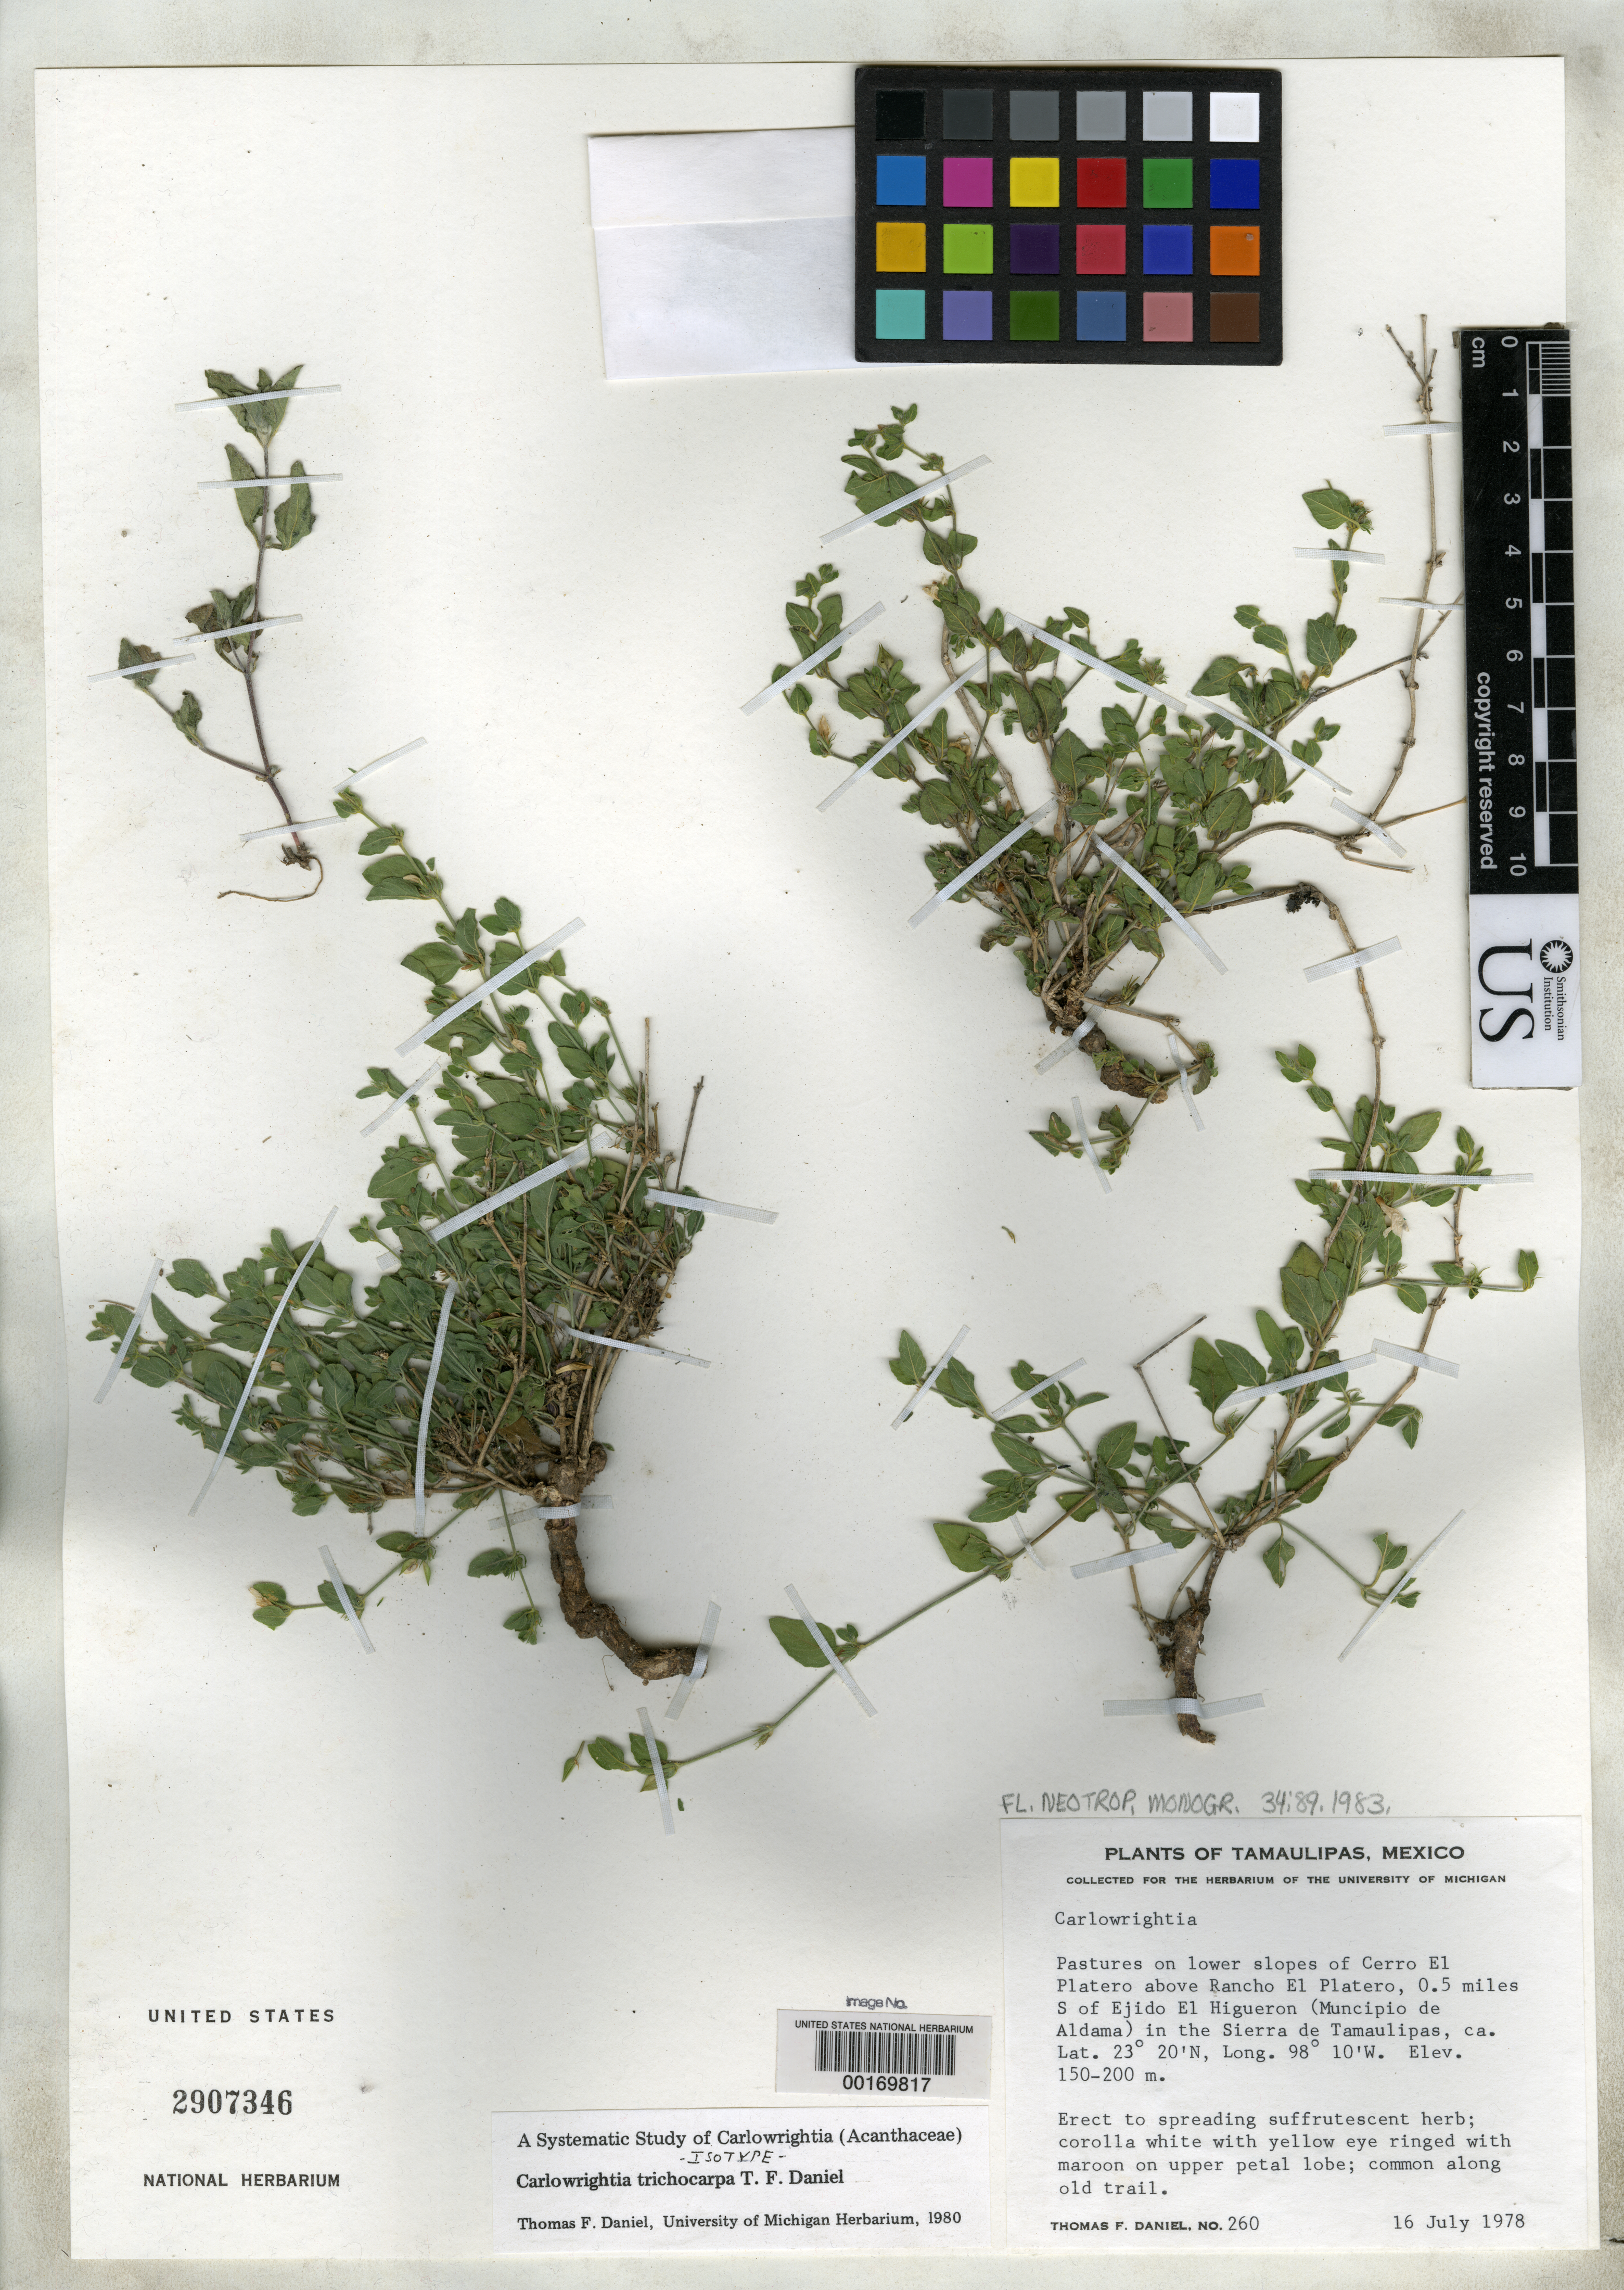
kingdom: Plantae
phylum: Tracheophyta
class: Magnoliopsida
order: Lamiales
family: Acanthaceae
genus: Carlowrightia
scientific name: Carlowrightia trichocarpa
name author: T.F. Daniel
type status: Isotype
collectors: T. F. Daniel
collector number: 260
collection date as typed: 16 Jul 1978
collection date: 1978-07-16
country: Mexico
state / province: Tamaulipas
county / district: Aldama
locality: Pastures on lower slopes of Cerro El Platero above Rancho El Platero, 0.5 mi S of Ejido El Higueron in Sierra de Tamaulipas.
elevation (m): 150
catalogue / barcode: US 2907346